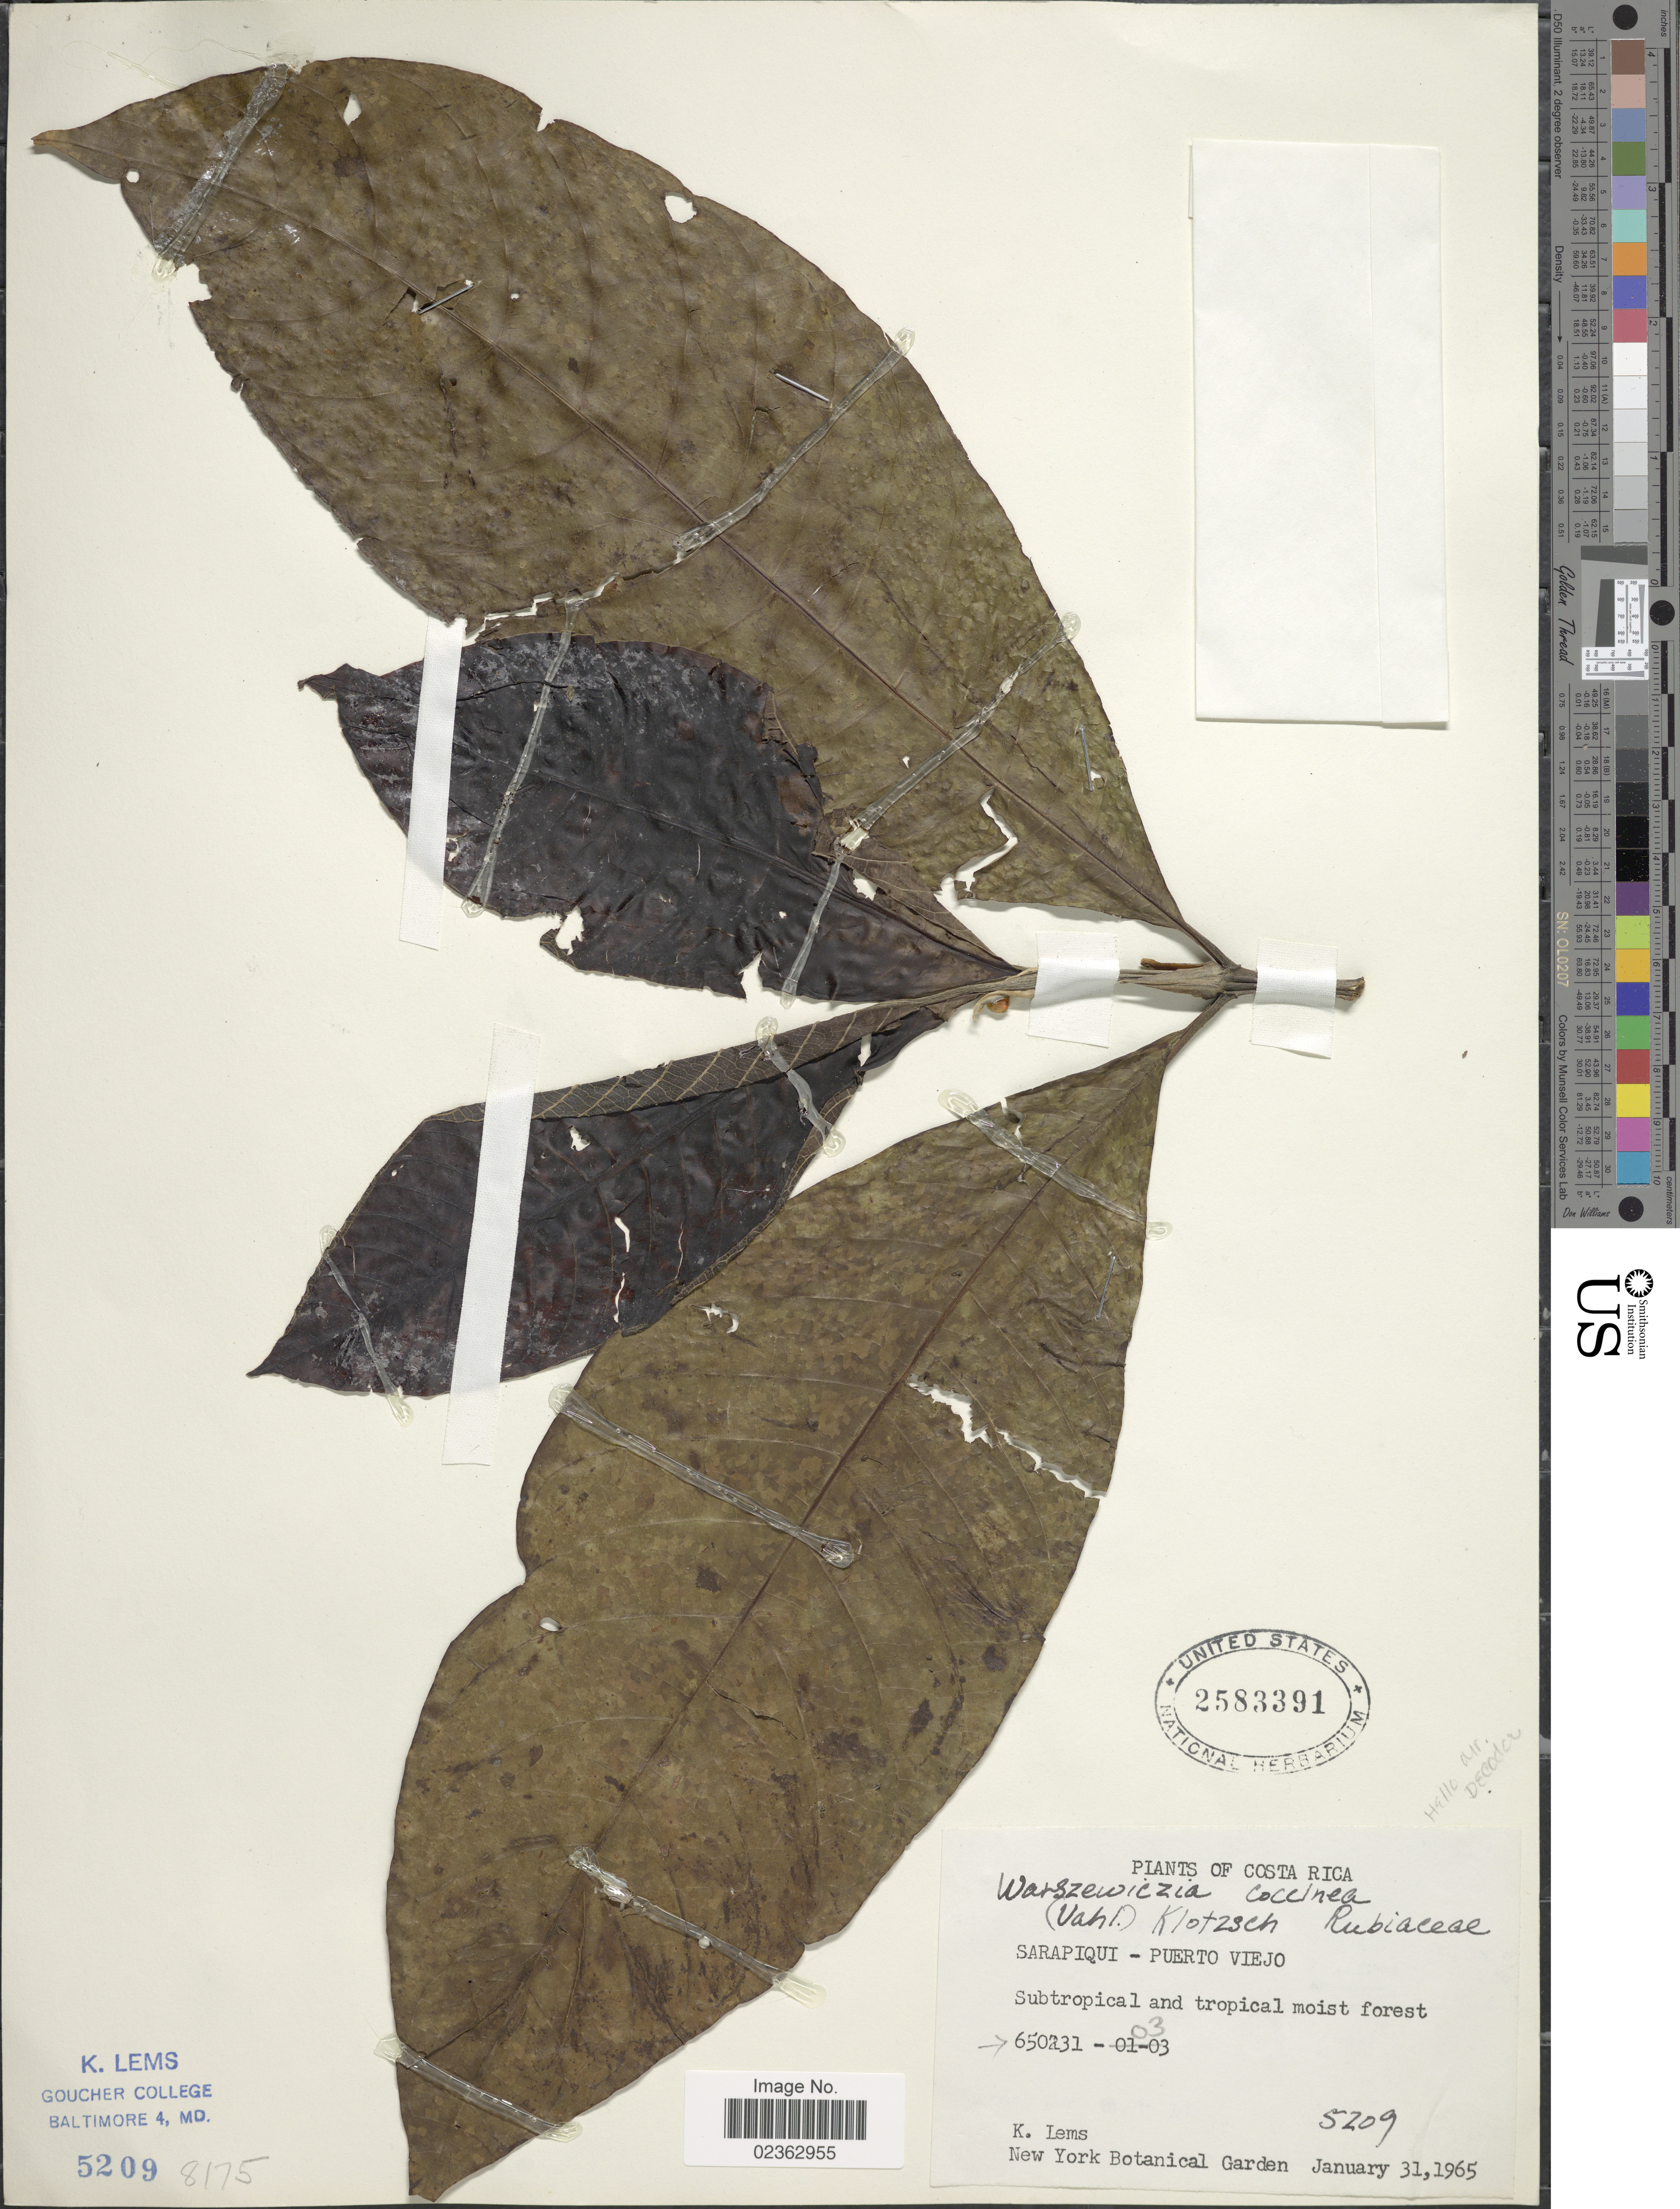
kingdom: Plantae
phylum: Tracheophyta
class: Magnoliopsida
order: Gentianales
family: Rubiaceae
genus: Warszewiczia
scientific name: Warszewiczia coccinea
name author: (Vahl) Klotzsch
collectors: K. Lems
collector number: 5209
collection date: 1965-01-31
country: Costa Rica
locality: Sarapique, Puerto Viejo, subtropical and tropical moist forest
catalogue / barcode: US 2583391